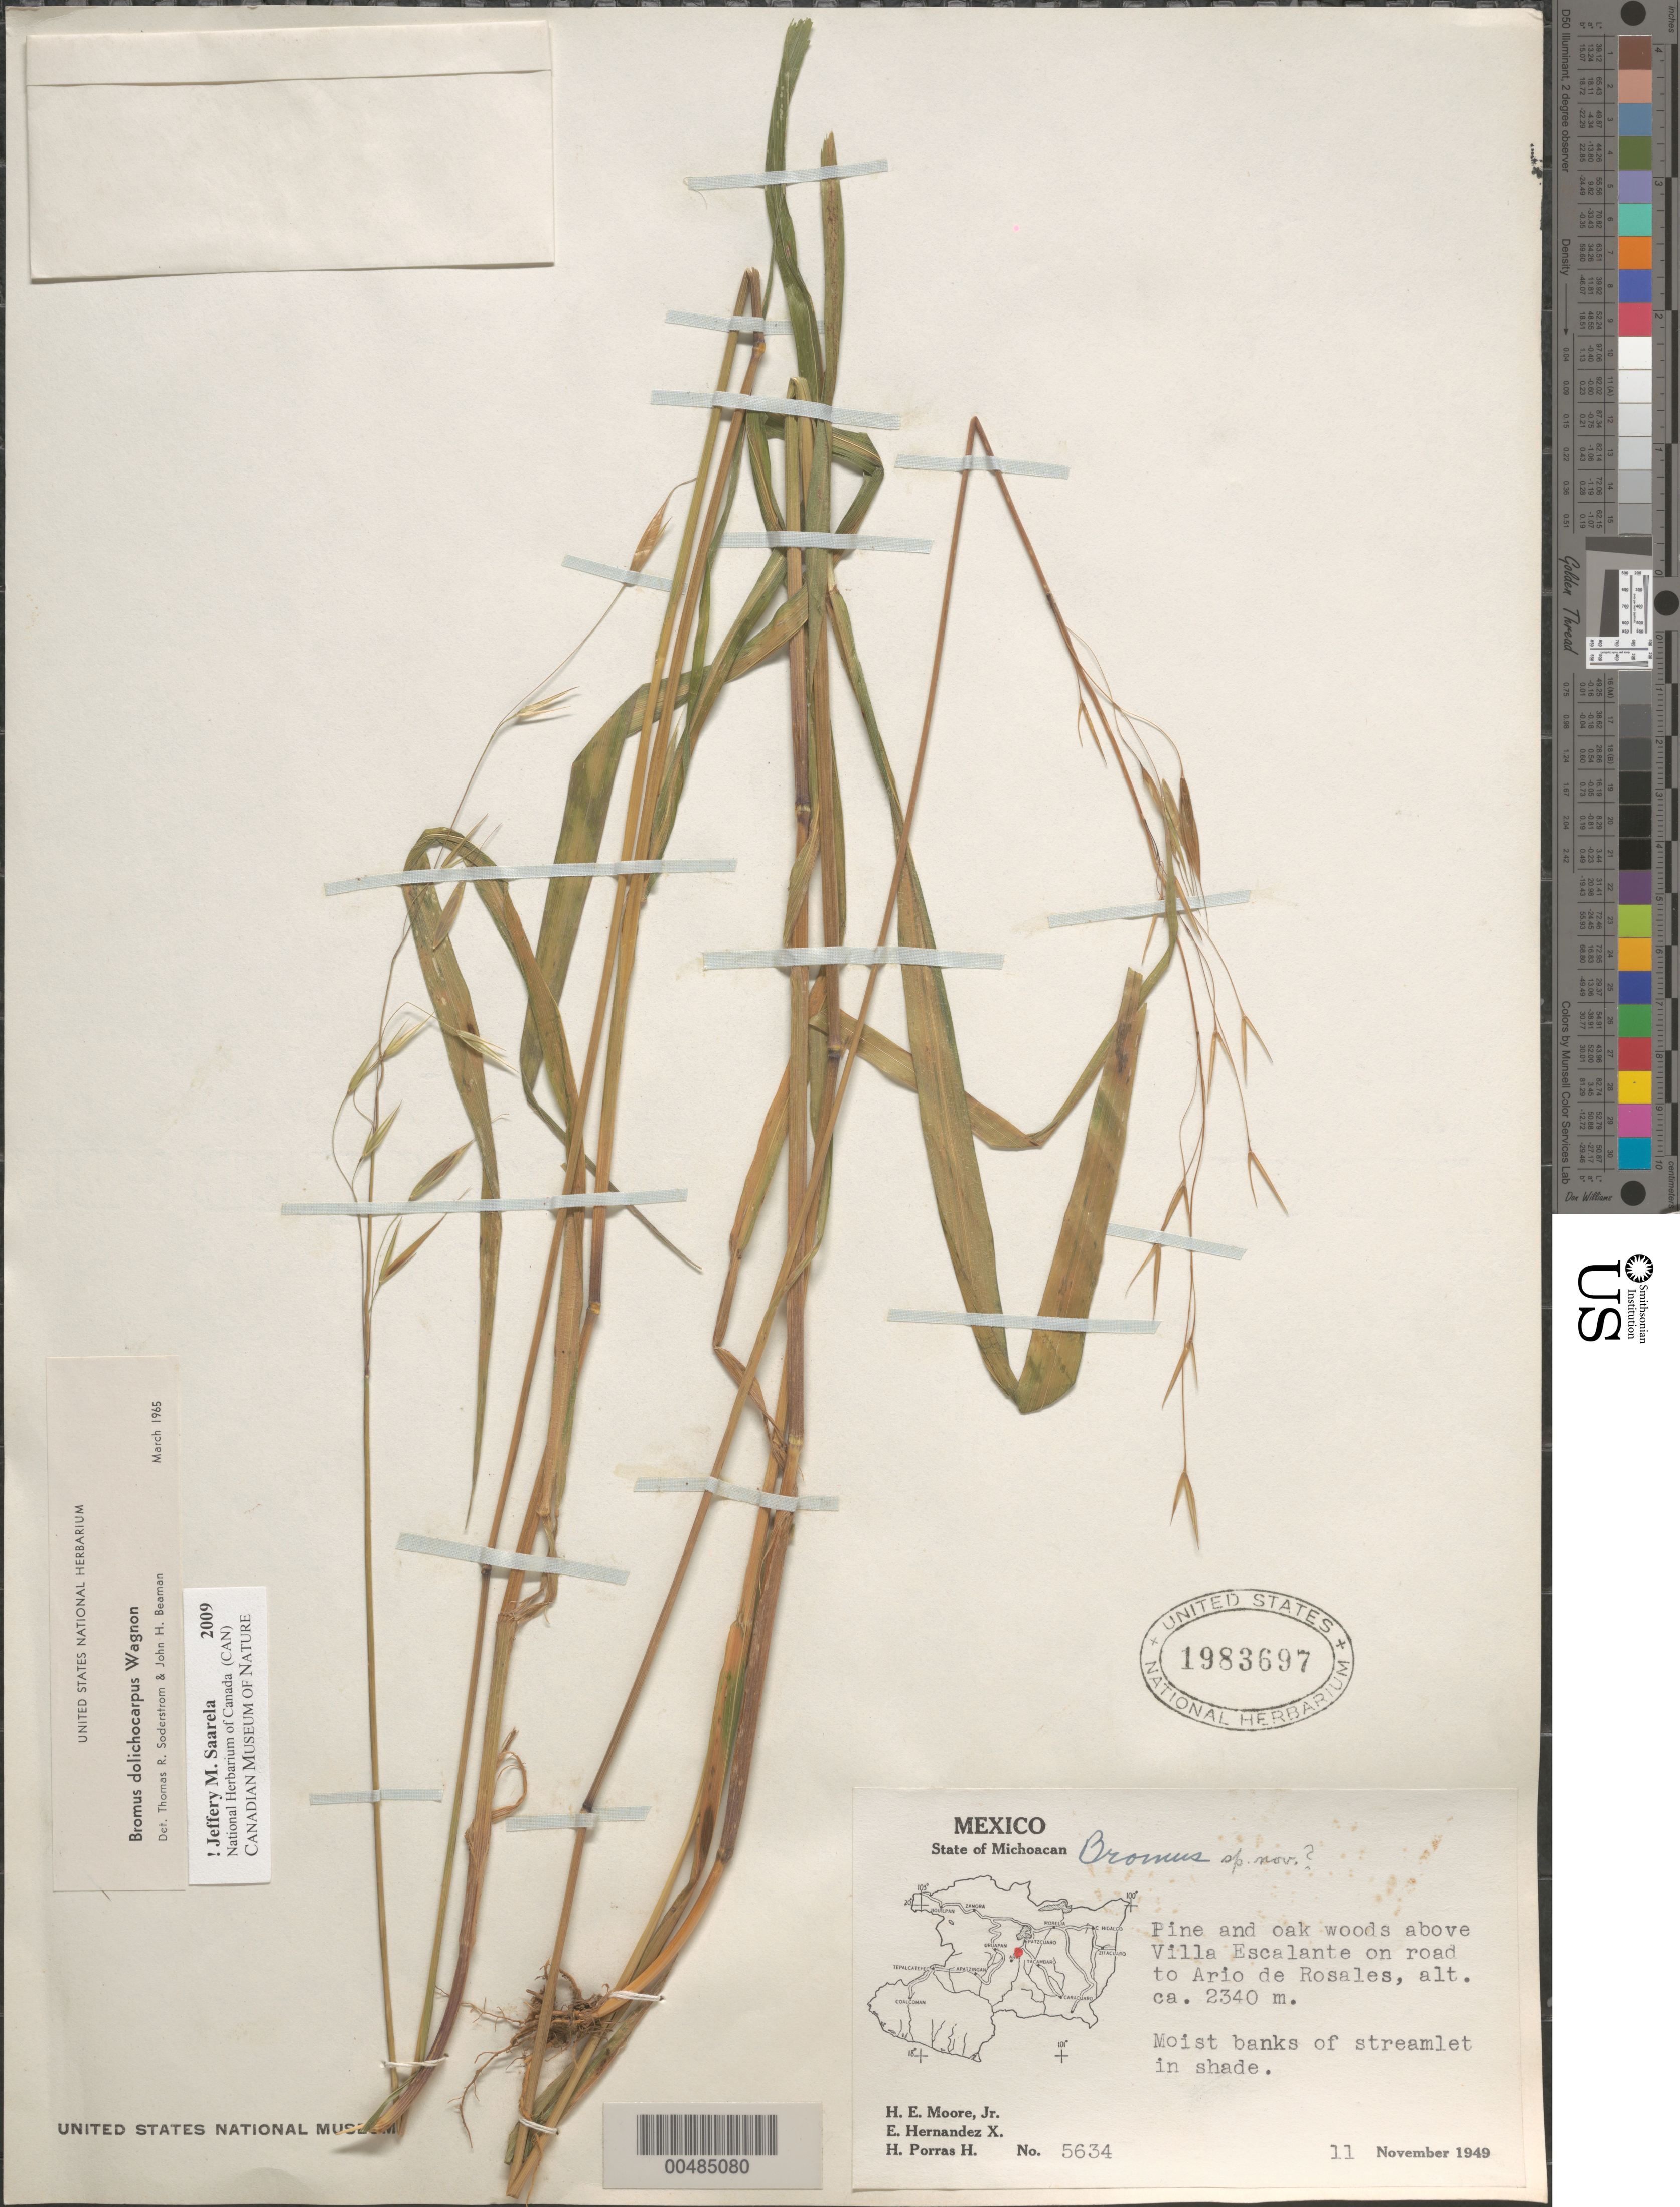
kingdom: Plantae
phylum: Tracheophyta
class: Liliopsida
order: Poales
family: Poaceae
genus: Bromus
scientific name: Bromus dolichocarpus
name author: Wagnon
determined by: Soderstrom, T. R.; Beaman, J. H.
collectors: H. E. Moore, E. I. Hernández-X. & H. Porras-H.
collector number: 5634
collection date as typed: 11 Nov 1949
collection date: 1949-11-11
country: Mexico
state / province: Michoacán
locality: Above Villa Escalante on road to Ario de Rosales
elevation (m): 2340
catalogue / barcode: US 1983697